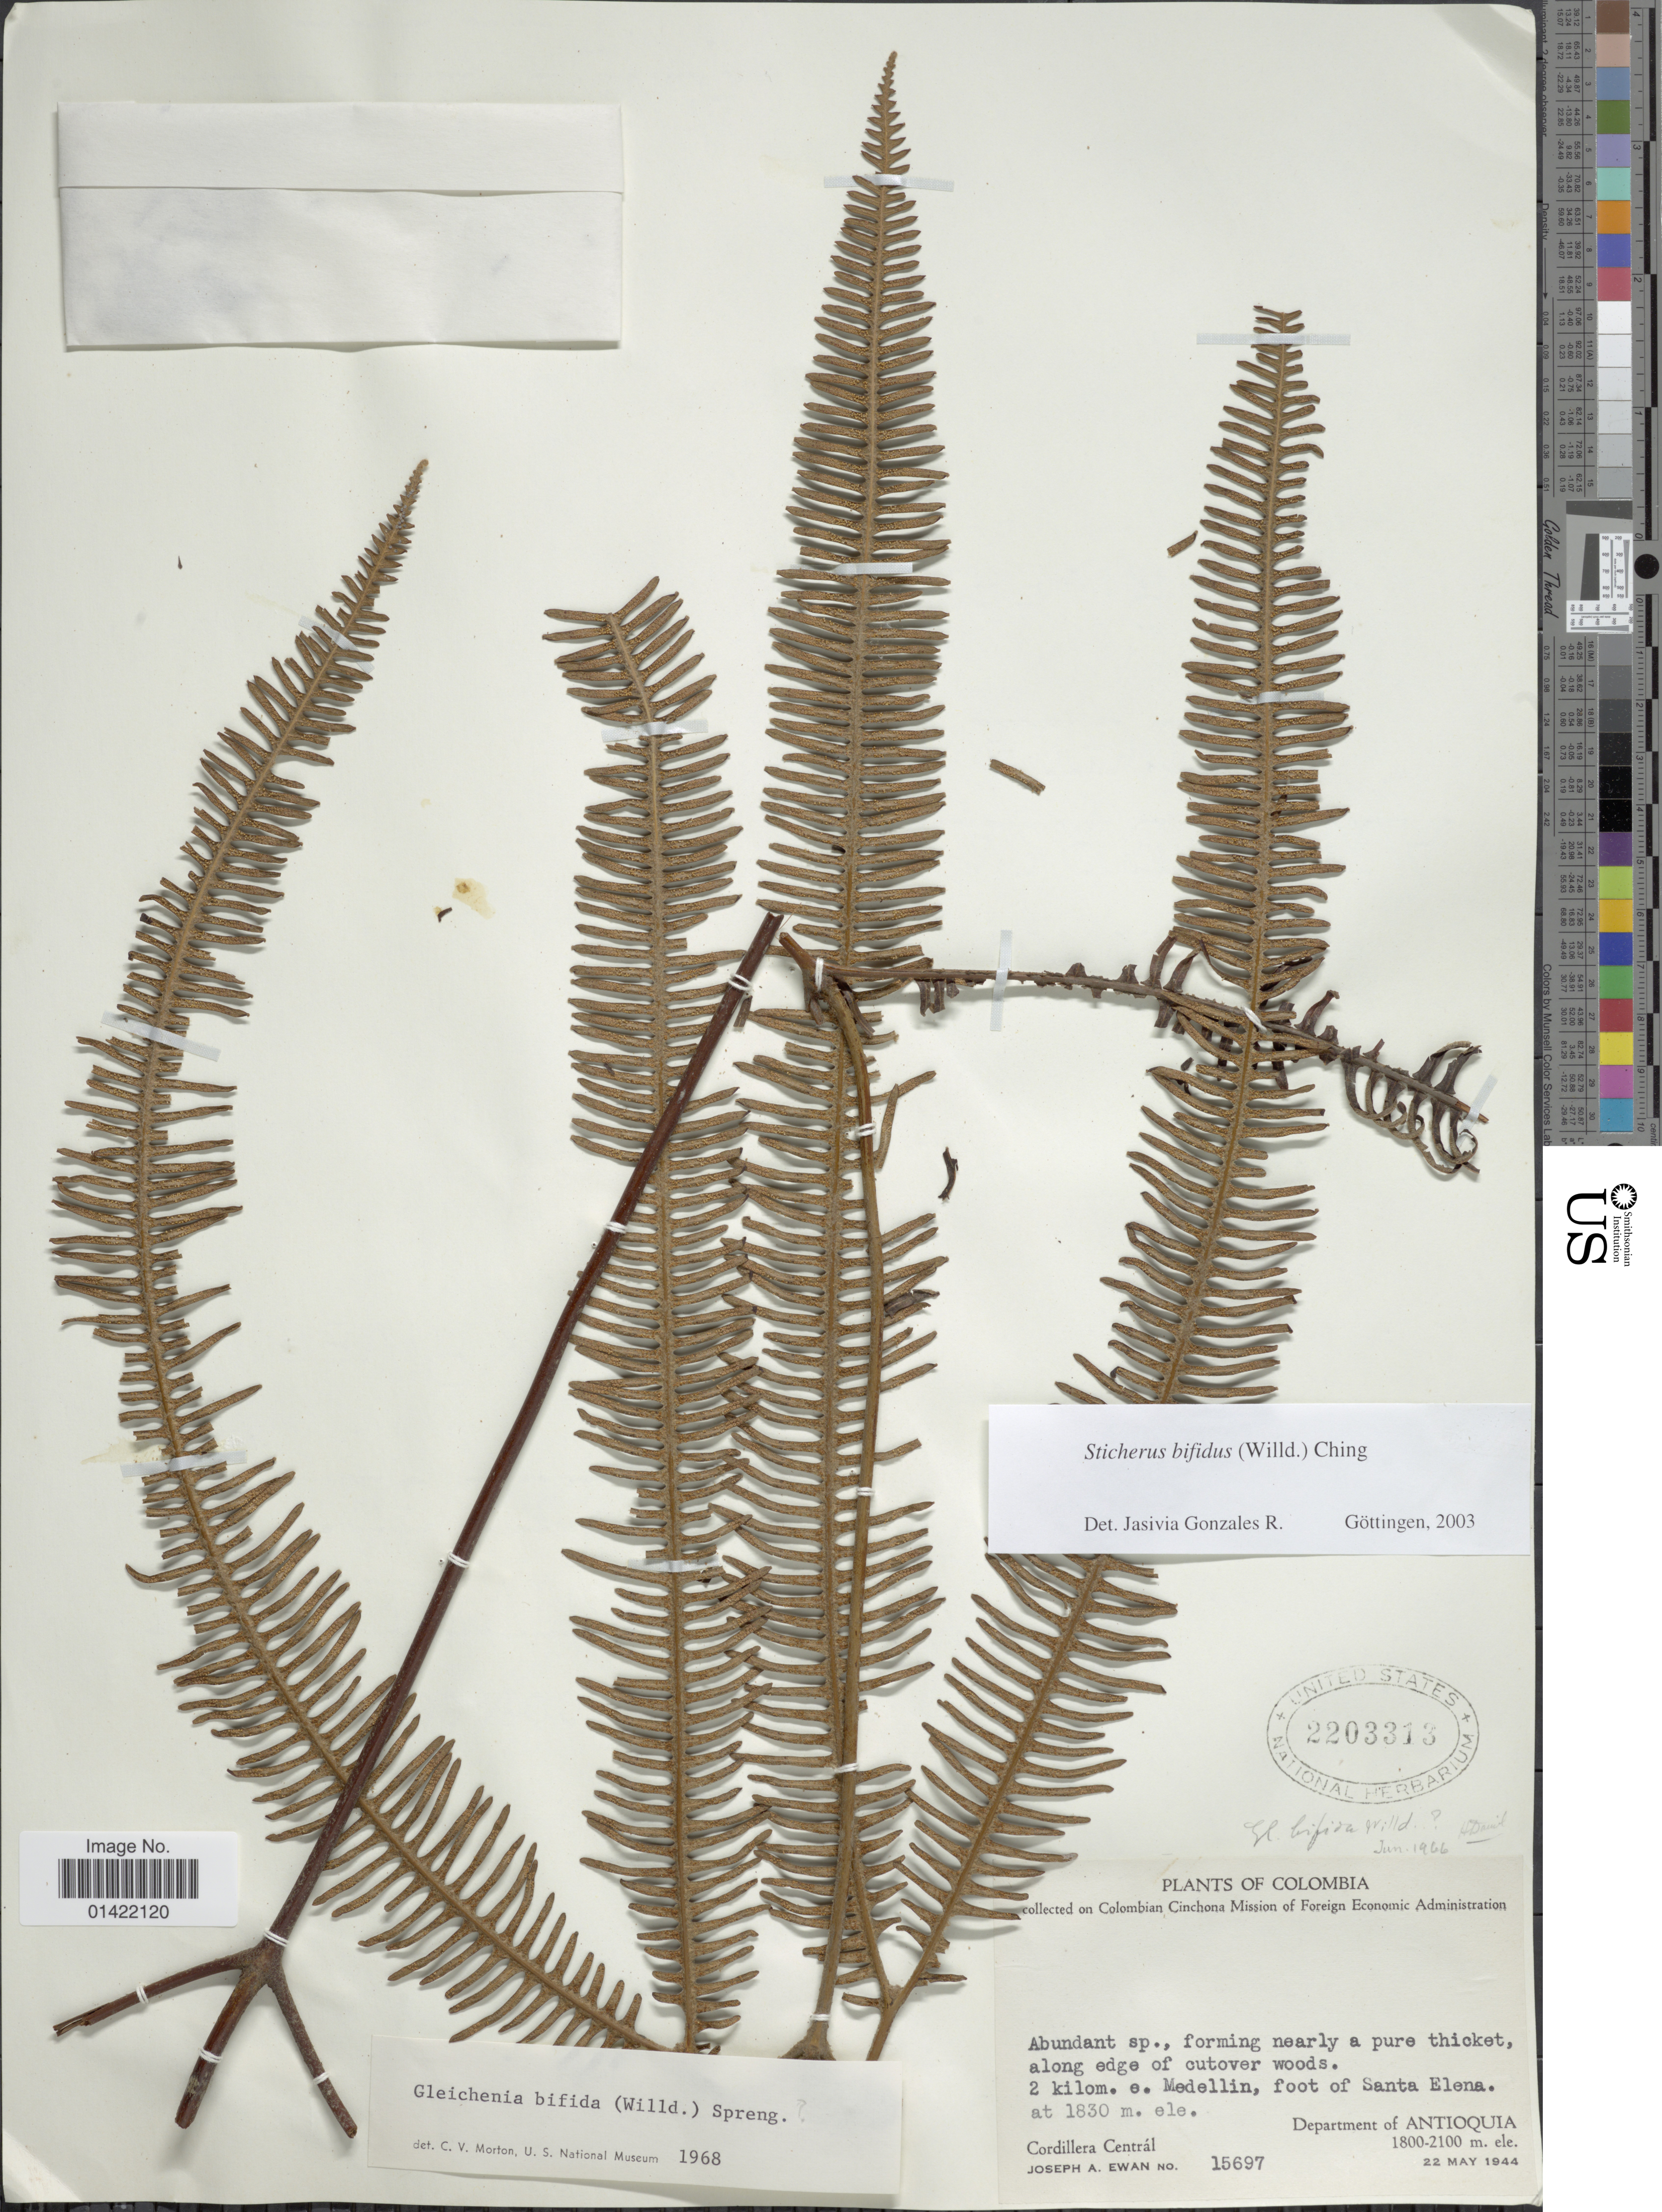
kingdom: Plantae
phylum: Tracheophyta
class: Polypodiopsida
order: Gleicheniales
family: Gleicheniaceae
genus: Sticherus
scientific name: Sticherus bifidus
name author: (Willd.) Ching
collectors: J. A. Ewan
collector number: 15697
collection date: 1944-05-22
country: Colombia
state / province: Antioquia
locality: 2 kilom. e. Medellin, foot of Santa Elena. Department of Antioquia.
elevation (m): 1830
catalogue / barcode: US 2202213